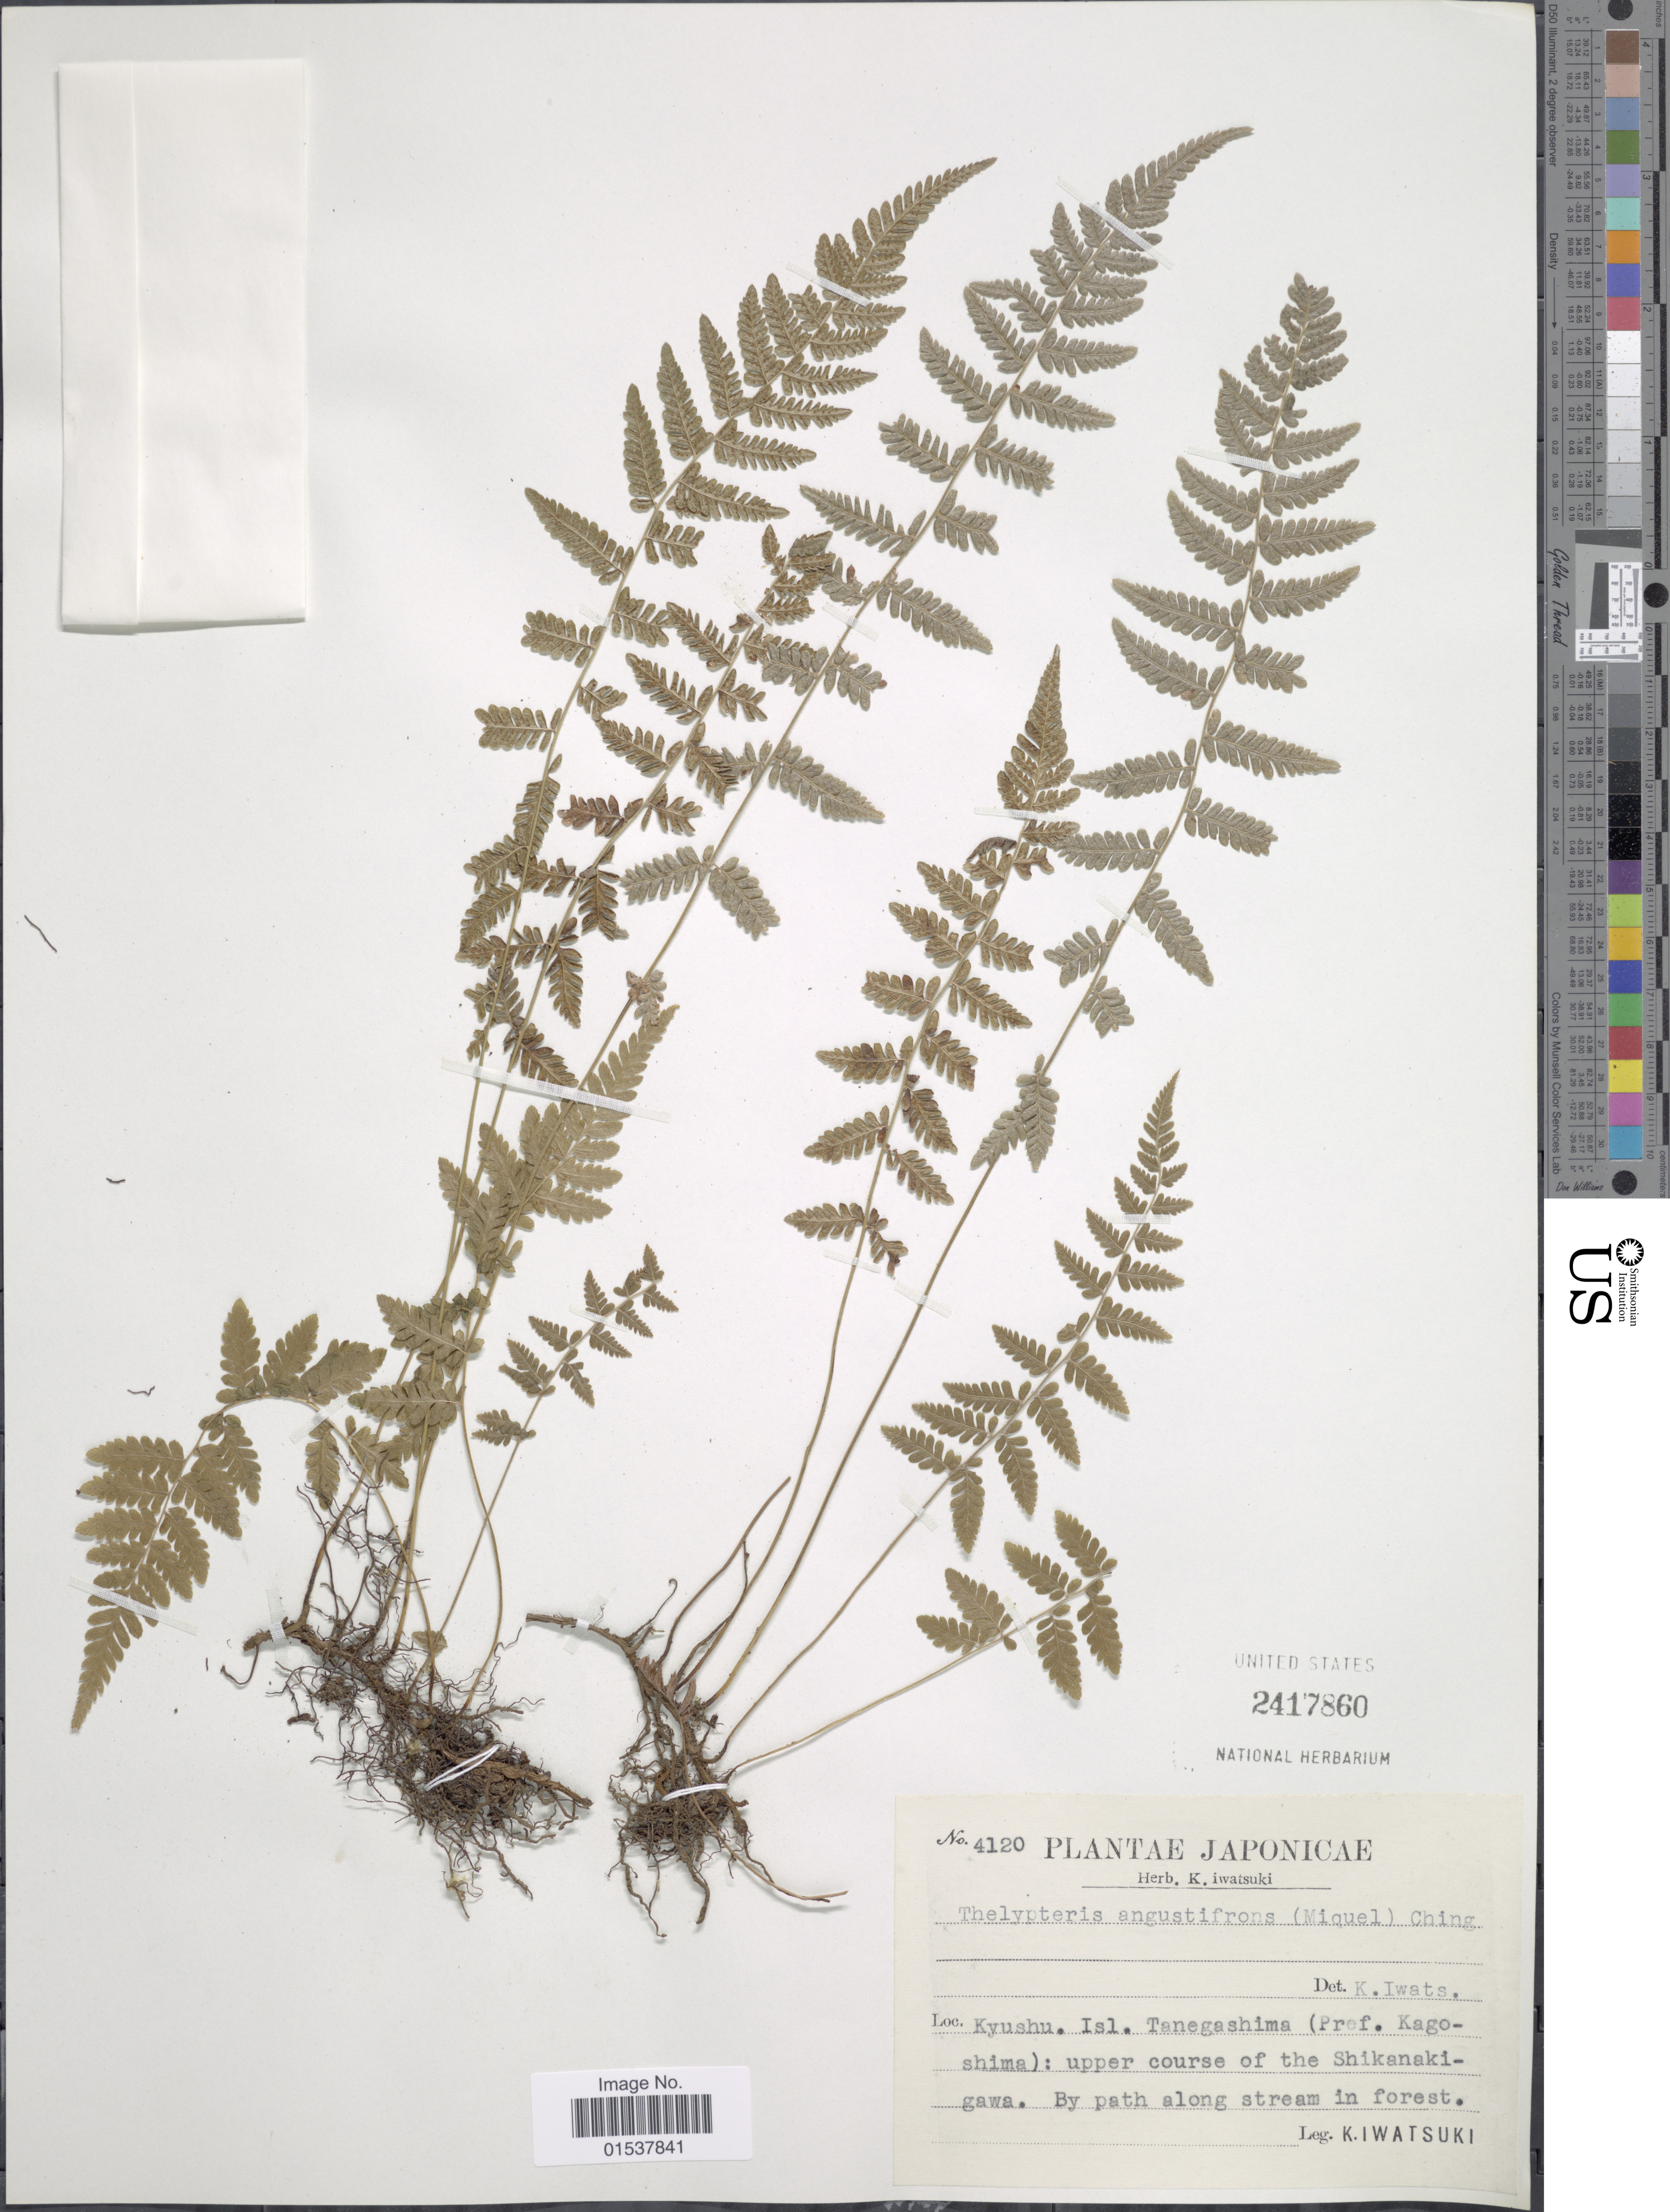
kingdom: Plantae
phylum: Tracheophyta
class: Polypodiopsida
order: Polypodiales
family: Thelypteridaceae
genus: Parathelypteris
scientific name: Parathelypteris angustifrons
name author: (Miq.) Ching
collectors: K. Iwatsuki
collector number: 4120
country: Japan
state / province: Kagosima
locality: Japonicae, Kyushu. Isl. Tanegashima (Pref. Kagoshima): upper course of the Shikanakigawa, by path along stream in forest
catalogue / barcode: US 2417860